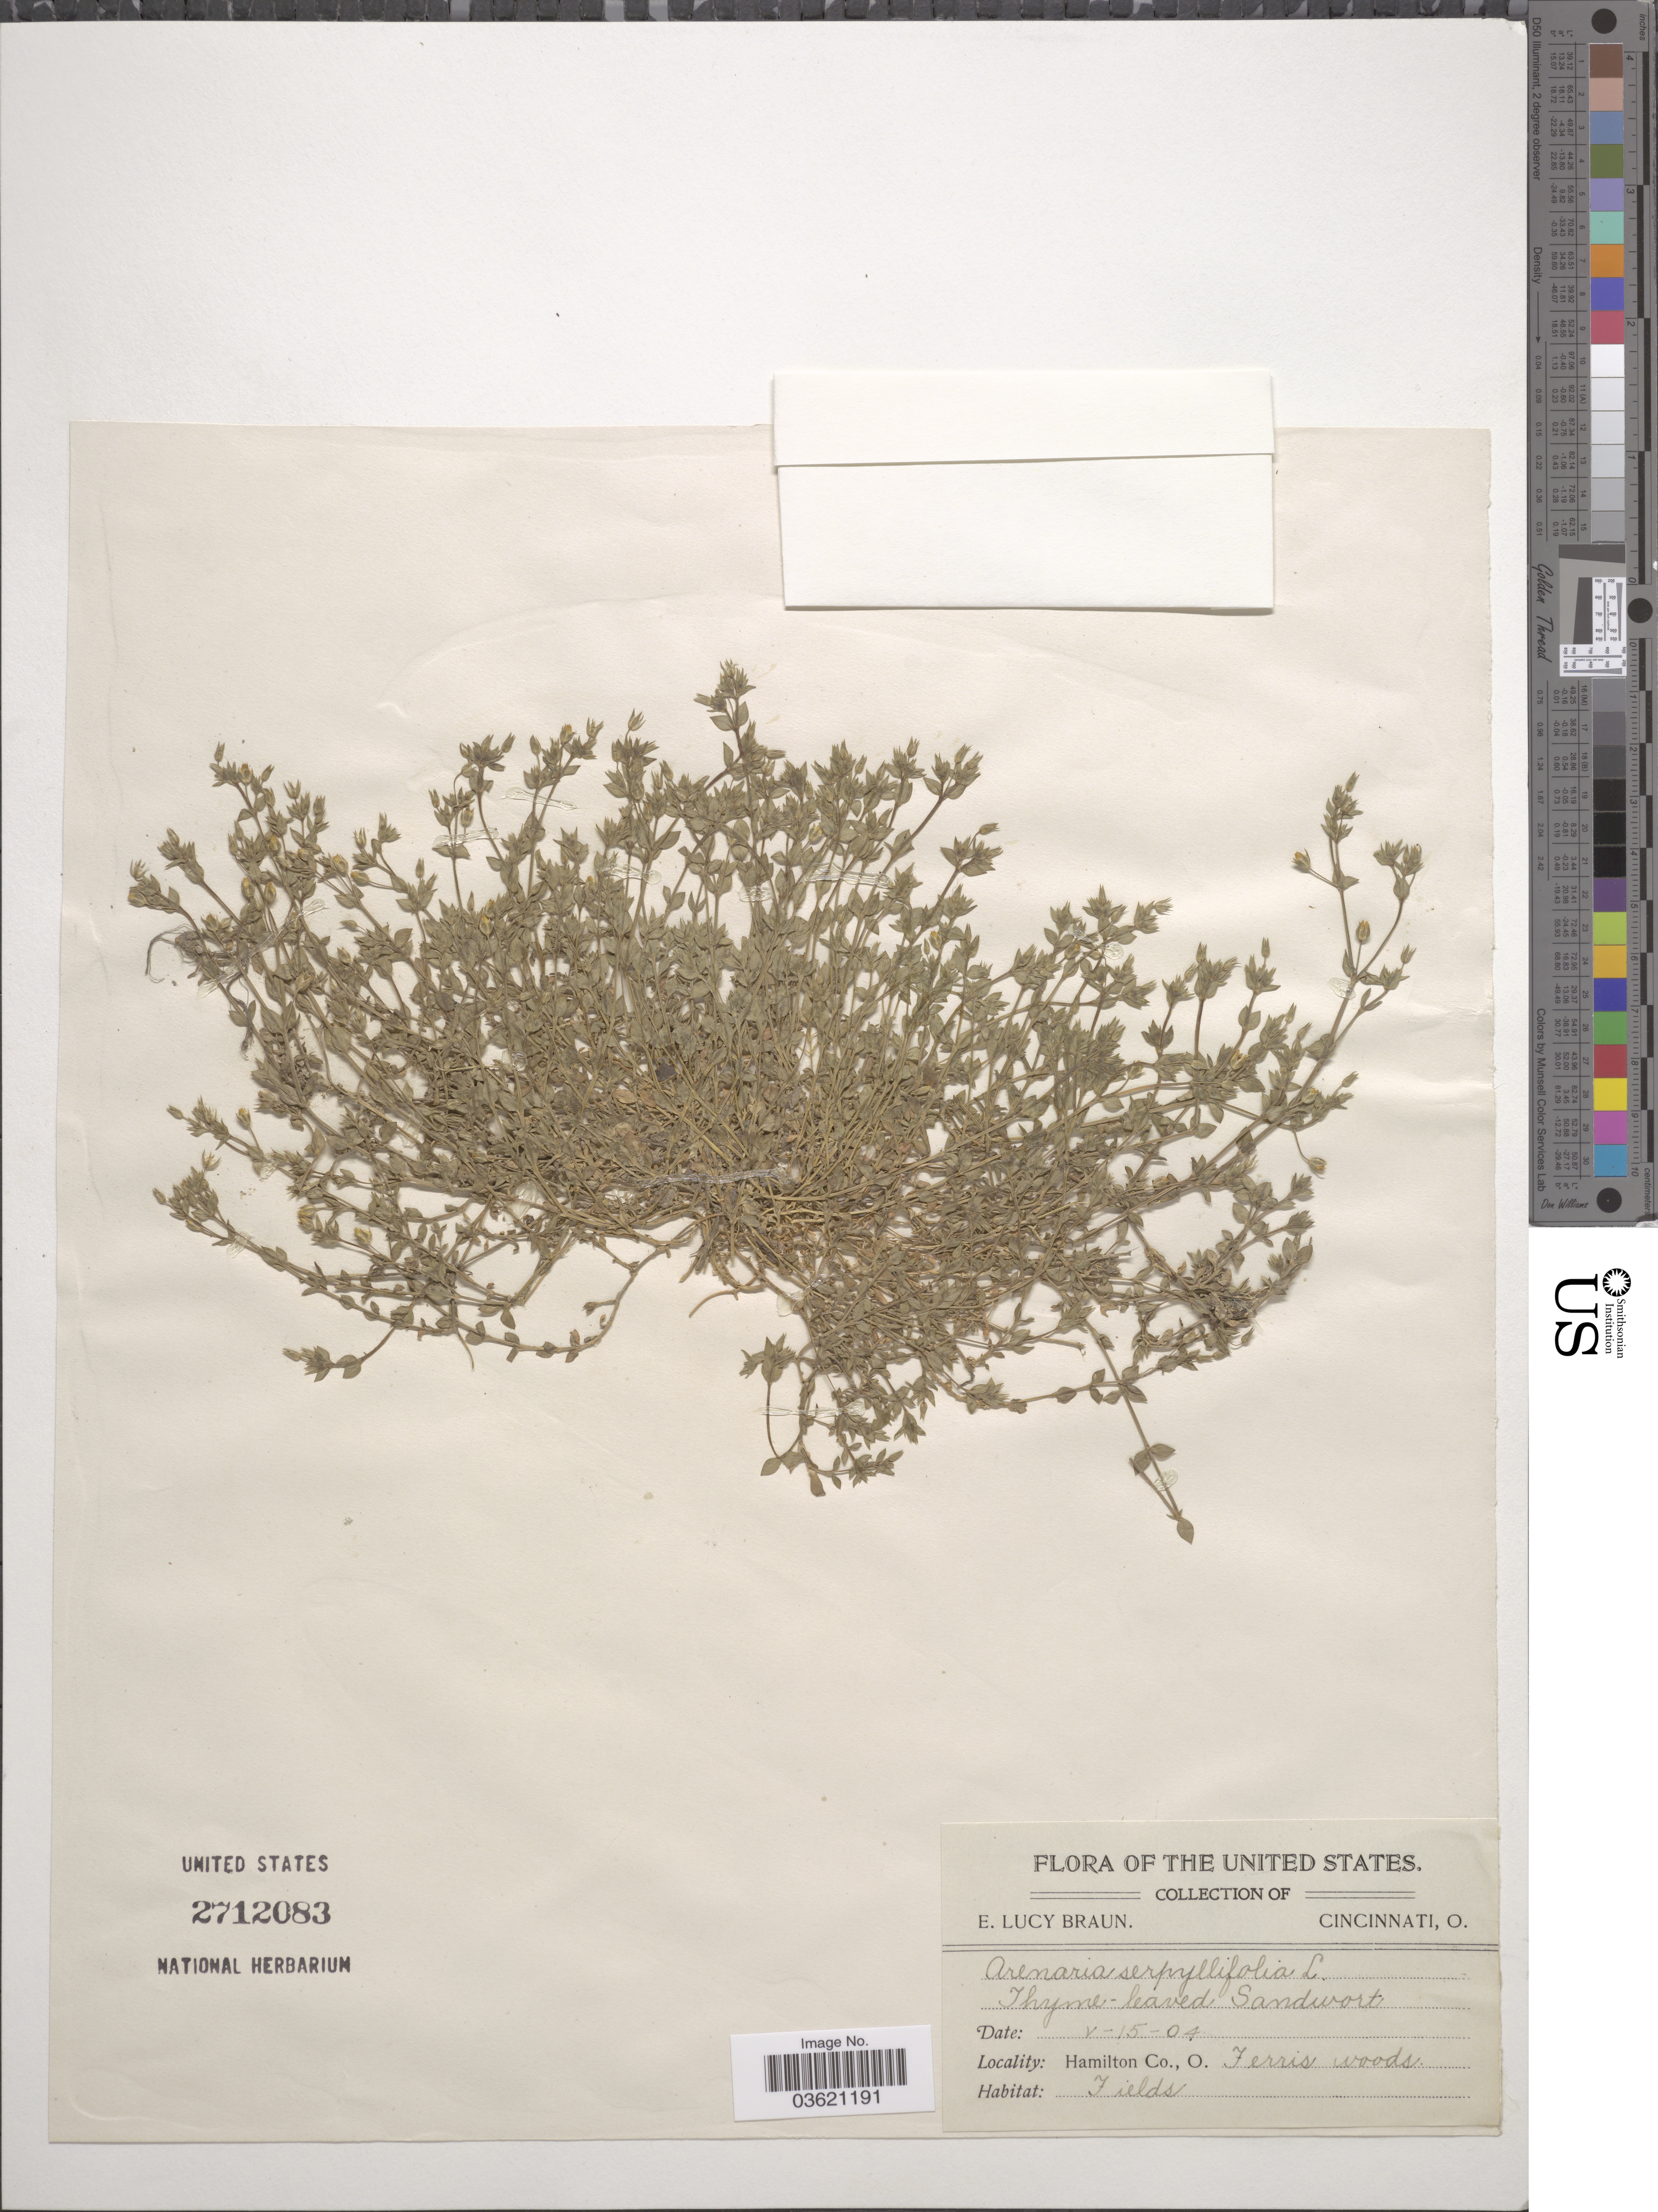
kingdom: Plantae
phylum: Tracheophyta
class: Magnoliopsida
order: Caryophyllales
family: Caryophyllaceae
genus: Arenaria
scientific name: Arenaria serpyllifolia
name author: L.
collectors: E. L. Braun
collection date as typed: Transcribed d/m/y: 15/5/4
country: United States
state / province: Ohio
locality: Hamilton Co., Ferris woods.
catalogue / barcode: US 2712083